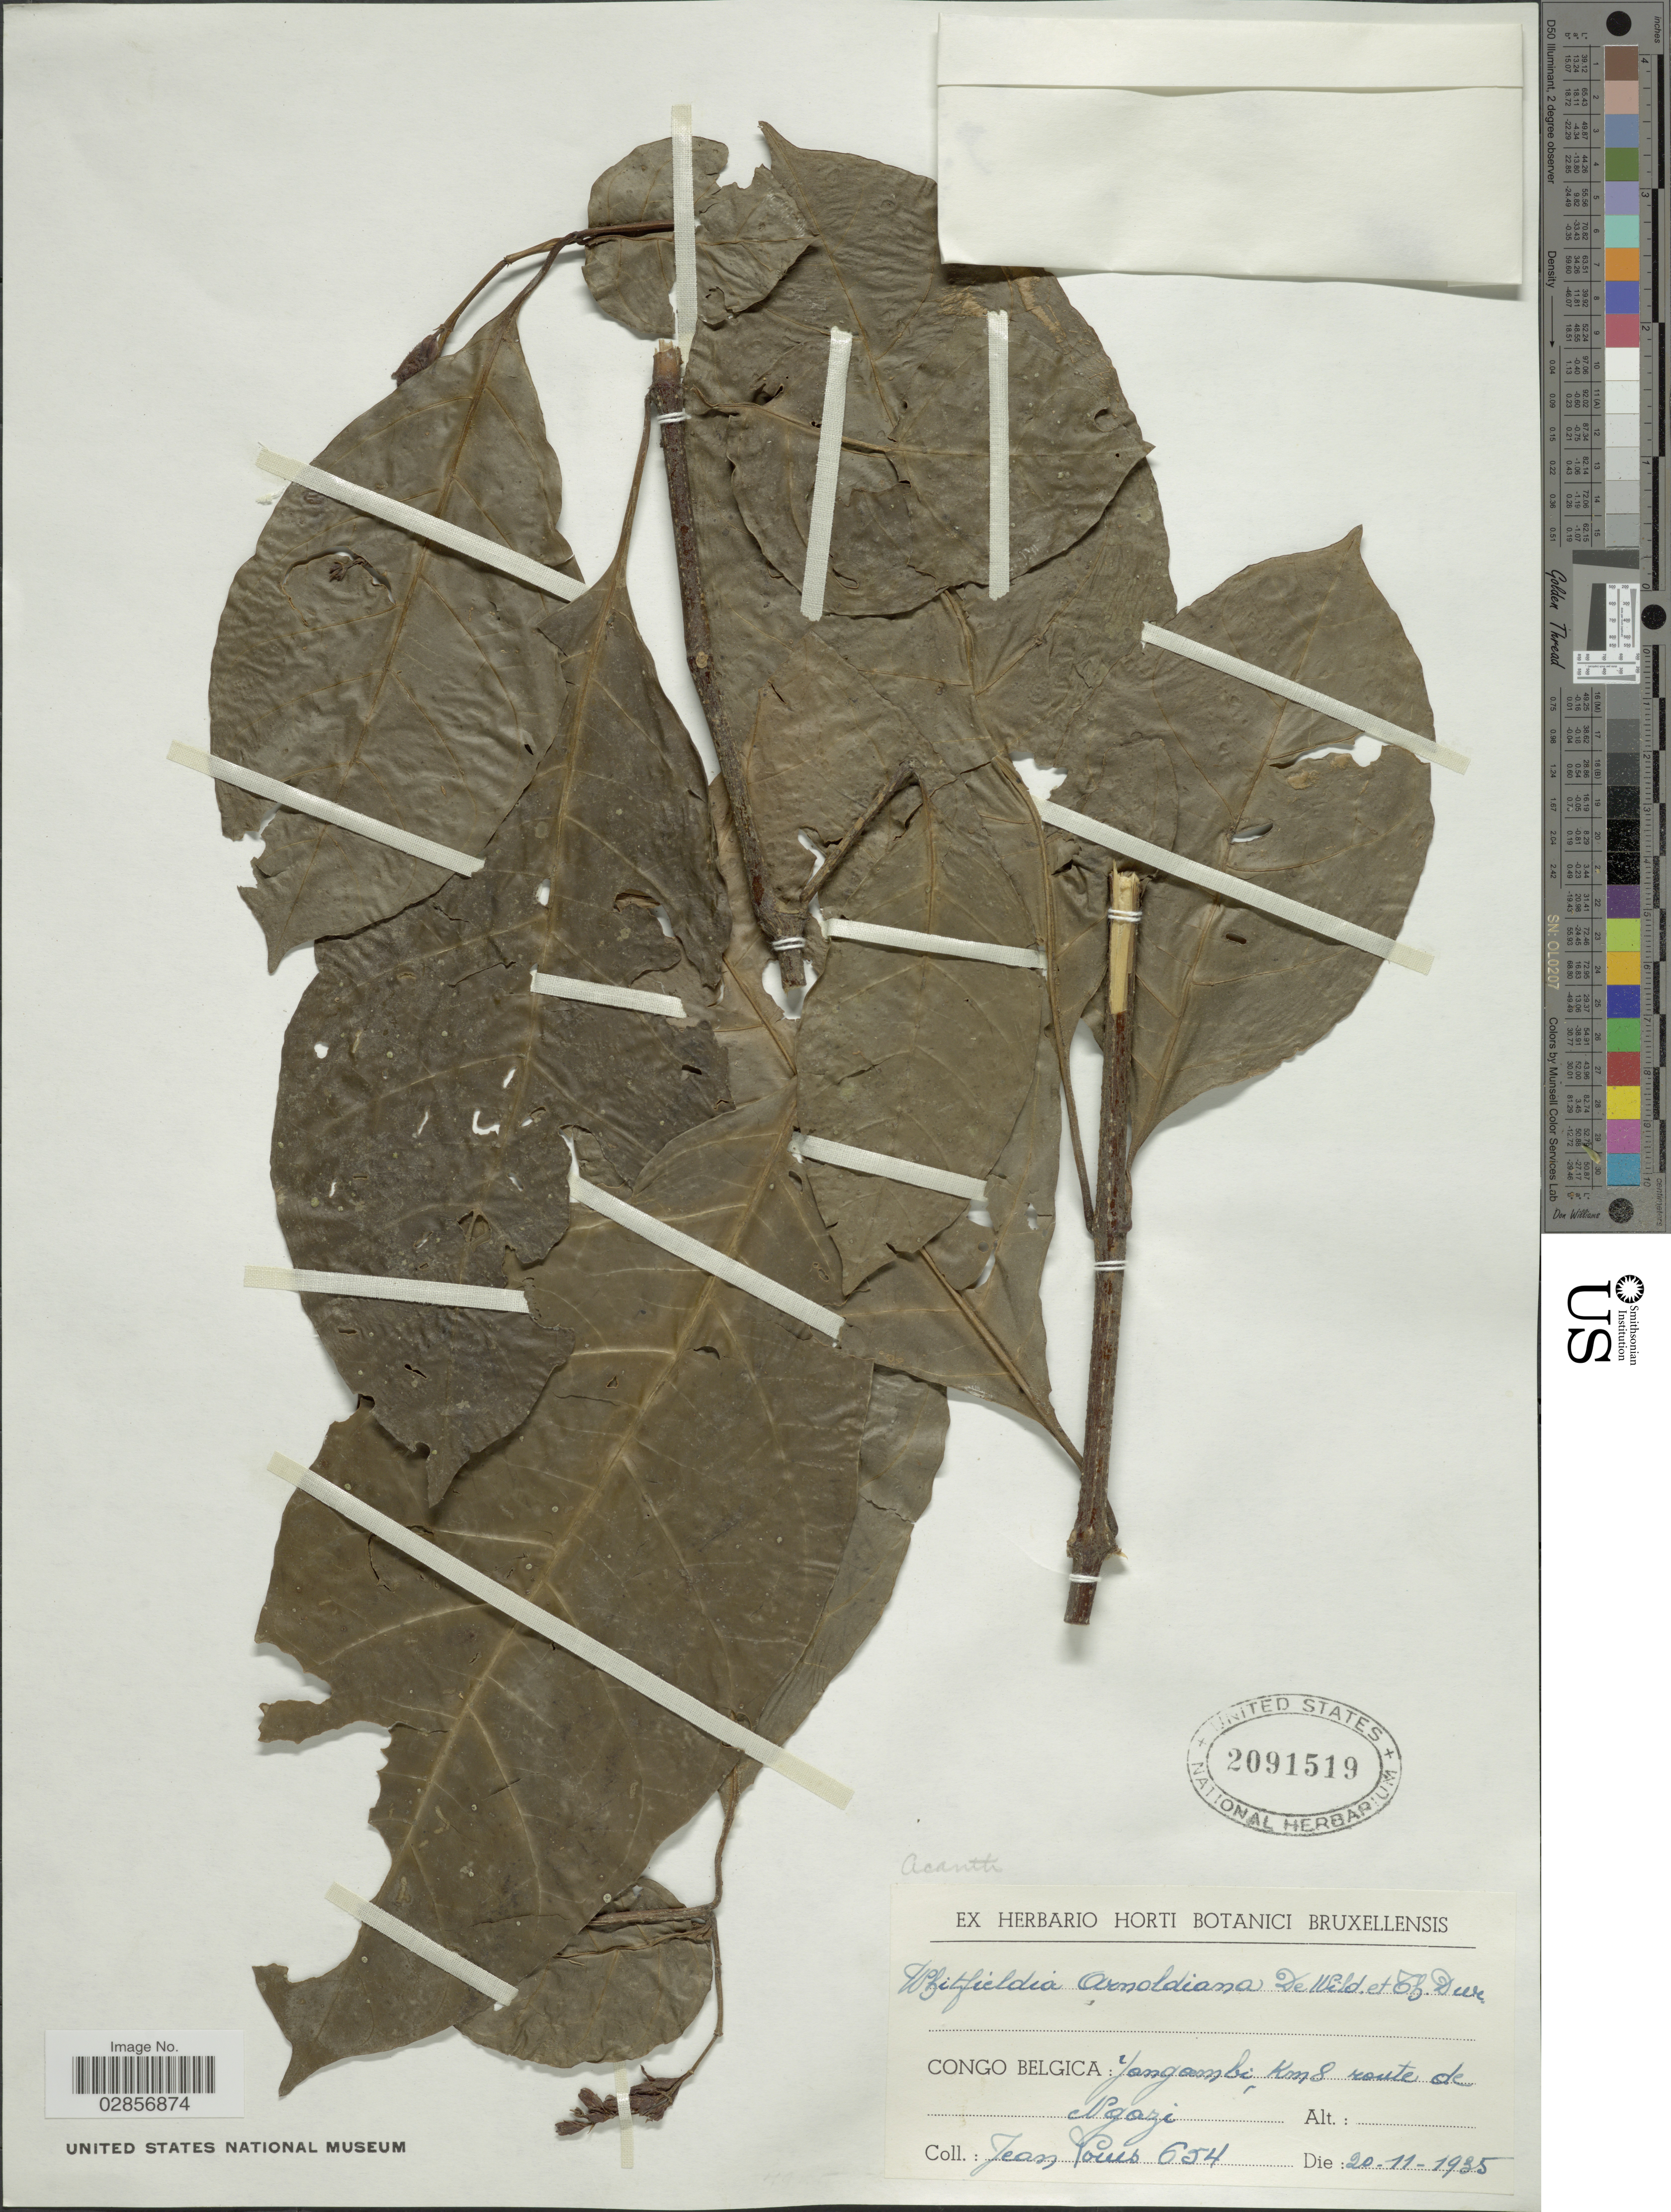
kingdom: Plantae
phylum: Tracheophyta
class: Magnoliopsida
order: Lamiales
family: Acanthaceae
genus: Whitfieldia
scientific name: Whitfieldia arnoldiana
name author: De Wild. & Durand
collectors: J. Louis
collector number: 654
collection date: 1935-11-20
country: Congo, Democratic Republic of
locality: Congo Belgica: Yangambi: Km 8 toute de Ngazi.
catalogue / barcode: US 2091519